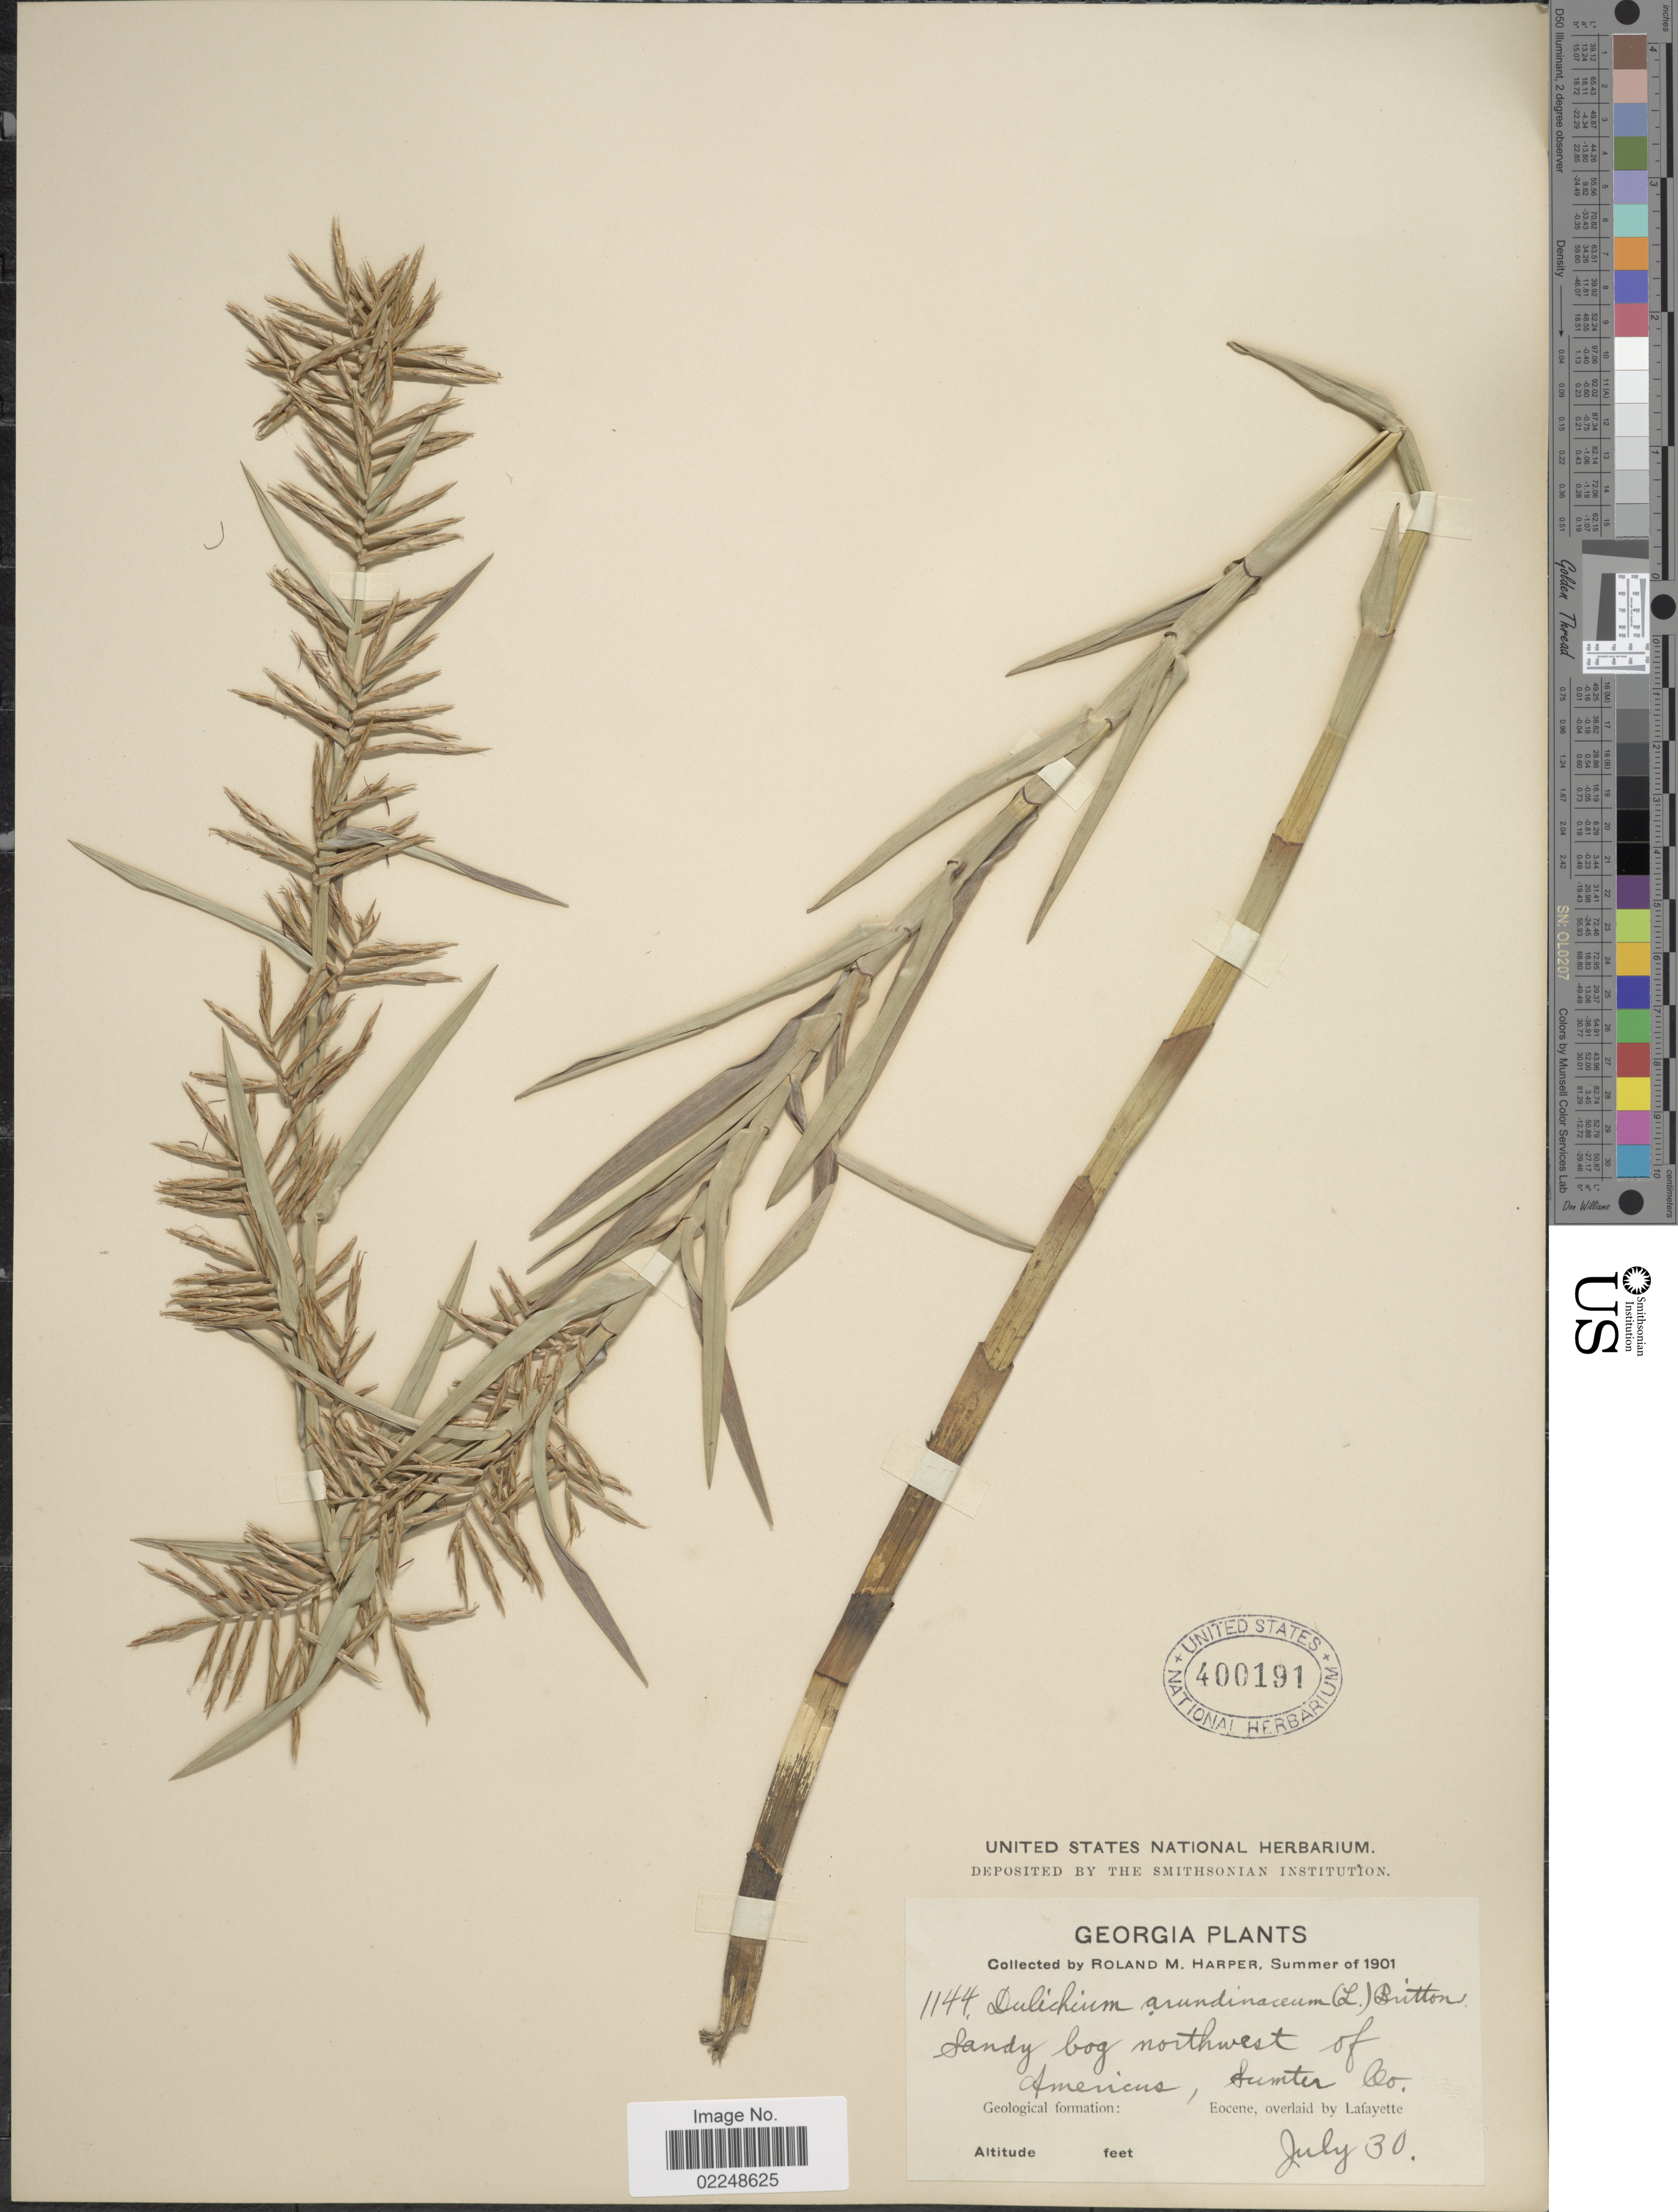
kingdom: Plantae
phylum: Tracheophyta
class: Liliopsida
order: Poales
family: Cyperaceae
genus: Dulichium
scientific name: Dulichium arundinaceum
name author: (L.) Britton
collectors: R. M. Harper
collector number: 1144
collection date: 1901-07-30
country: United States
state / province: Georgia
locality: Sandy bog northwest of Americus, Sumter Co.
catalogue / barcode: US 400191